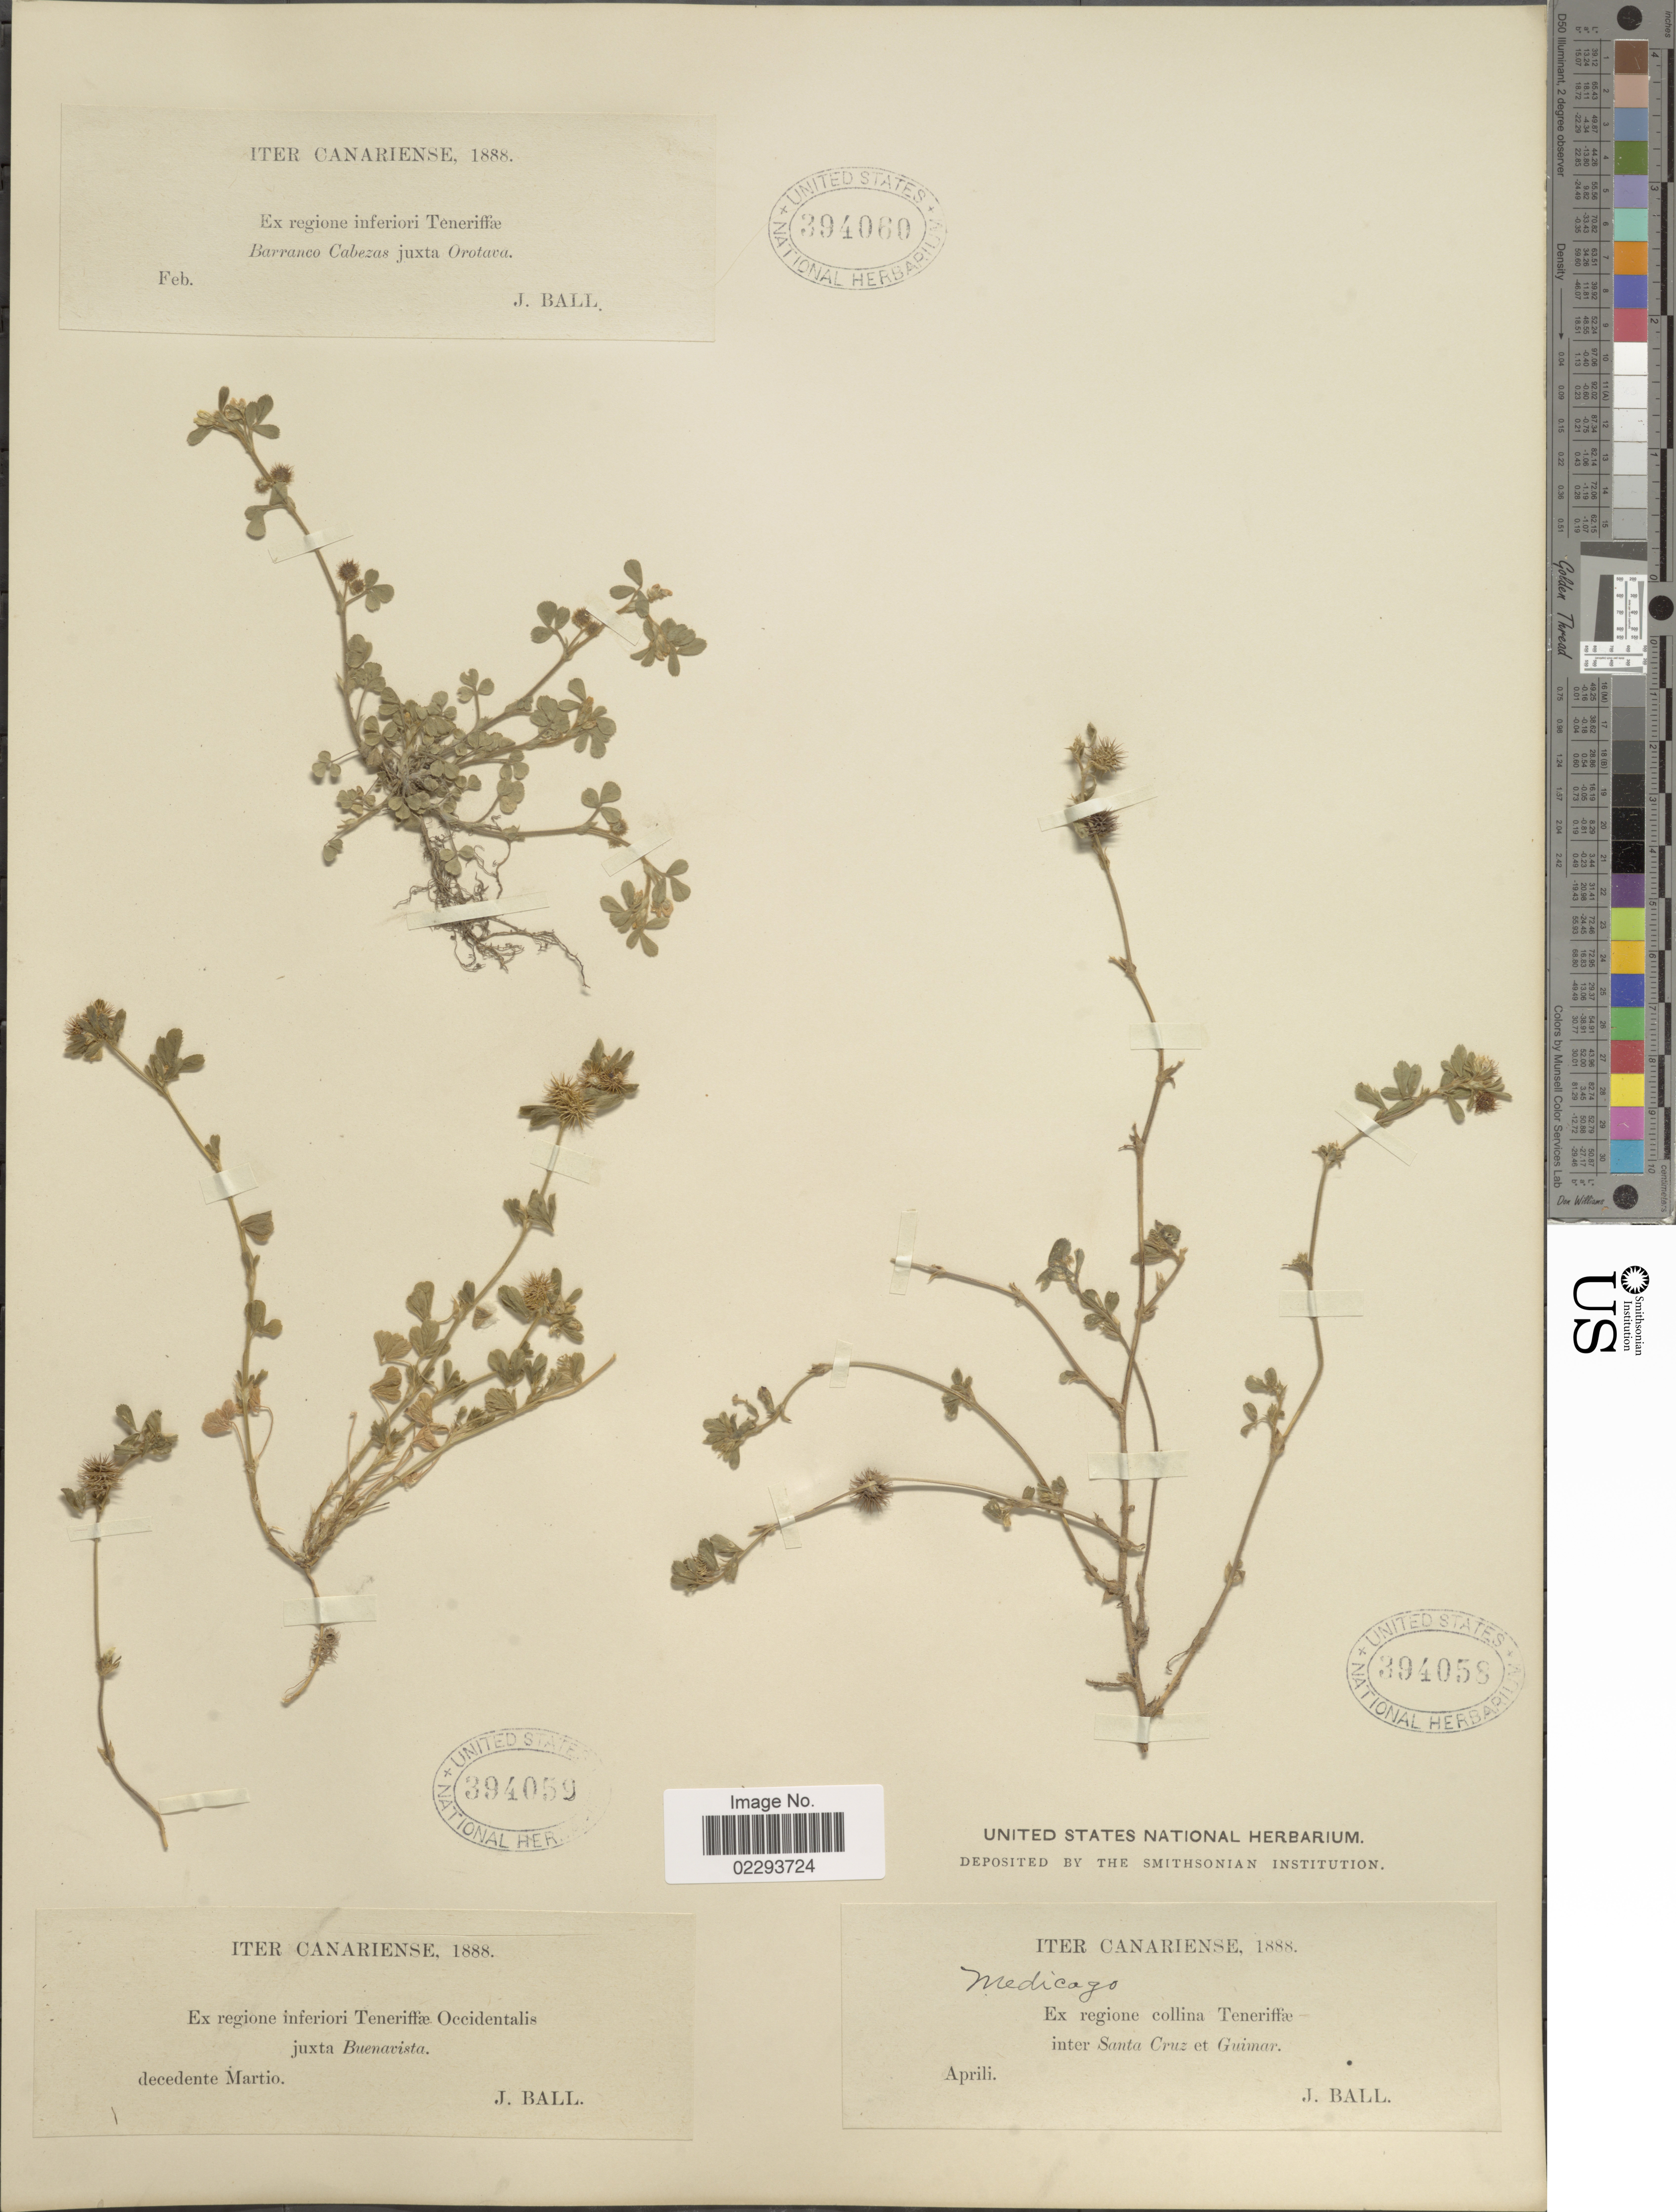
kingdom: Plantae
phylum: Tracheophyta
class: Magnoliopsida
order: Fabales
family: Fabaceae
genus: Medicago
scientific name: Medicago minima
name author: Lam.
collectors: J. Ball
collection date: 1888-02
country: Spain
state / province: Canarias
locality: Iter canariense, Barranco Cabezas juxta Orotava.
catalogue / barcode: US 394060